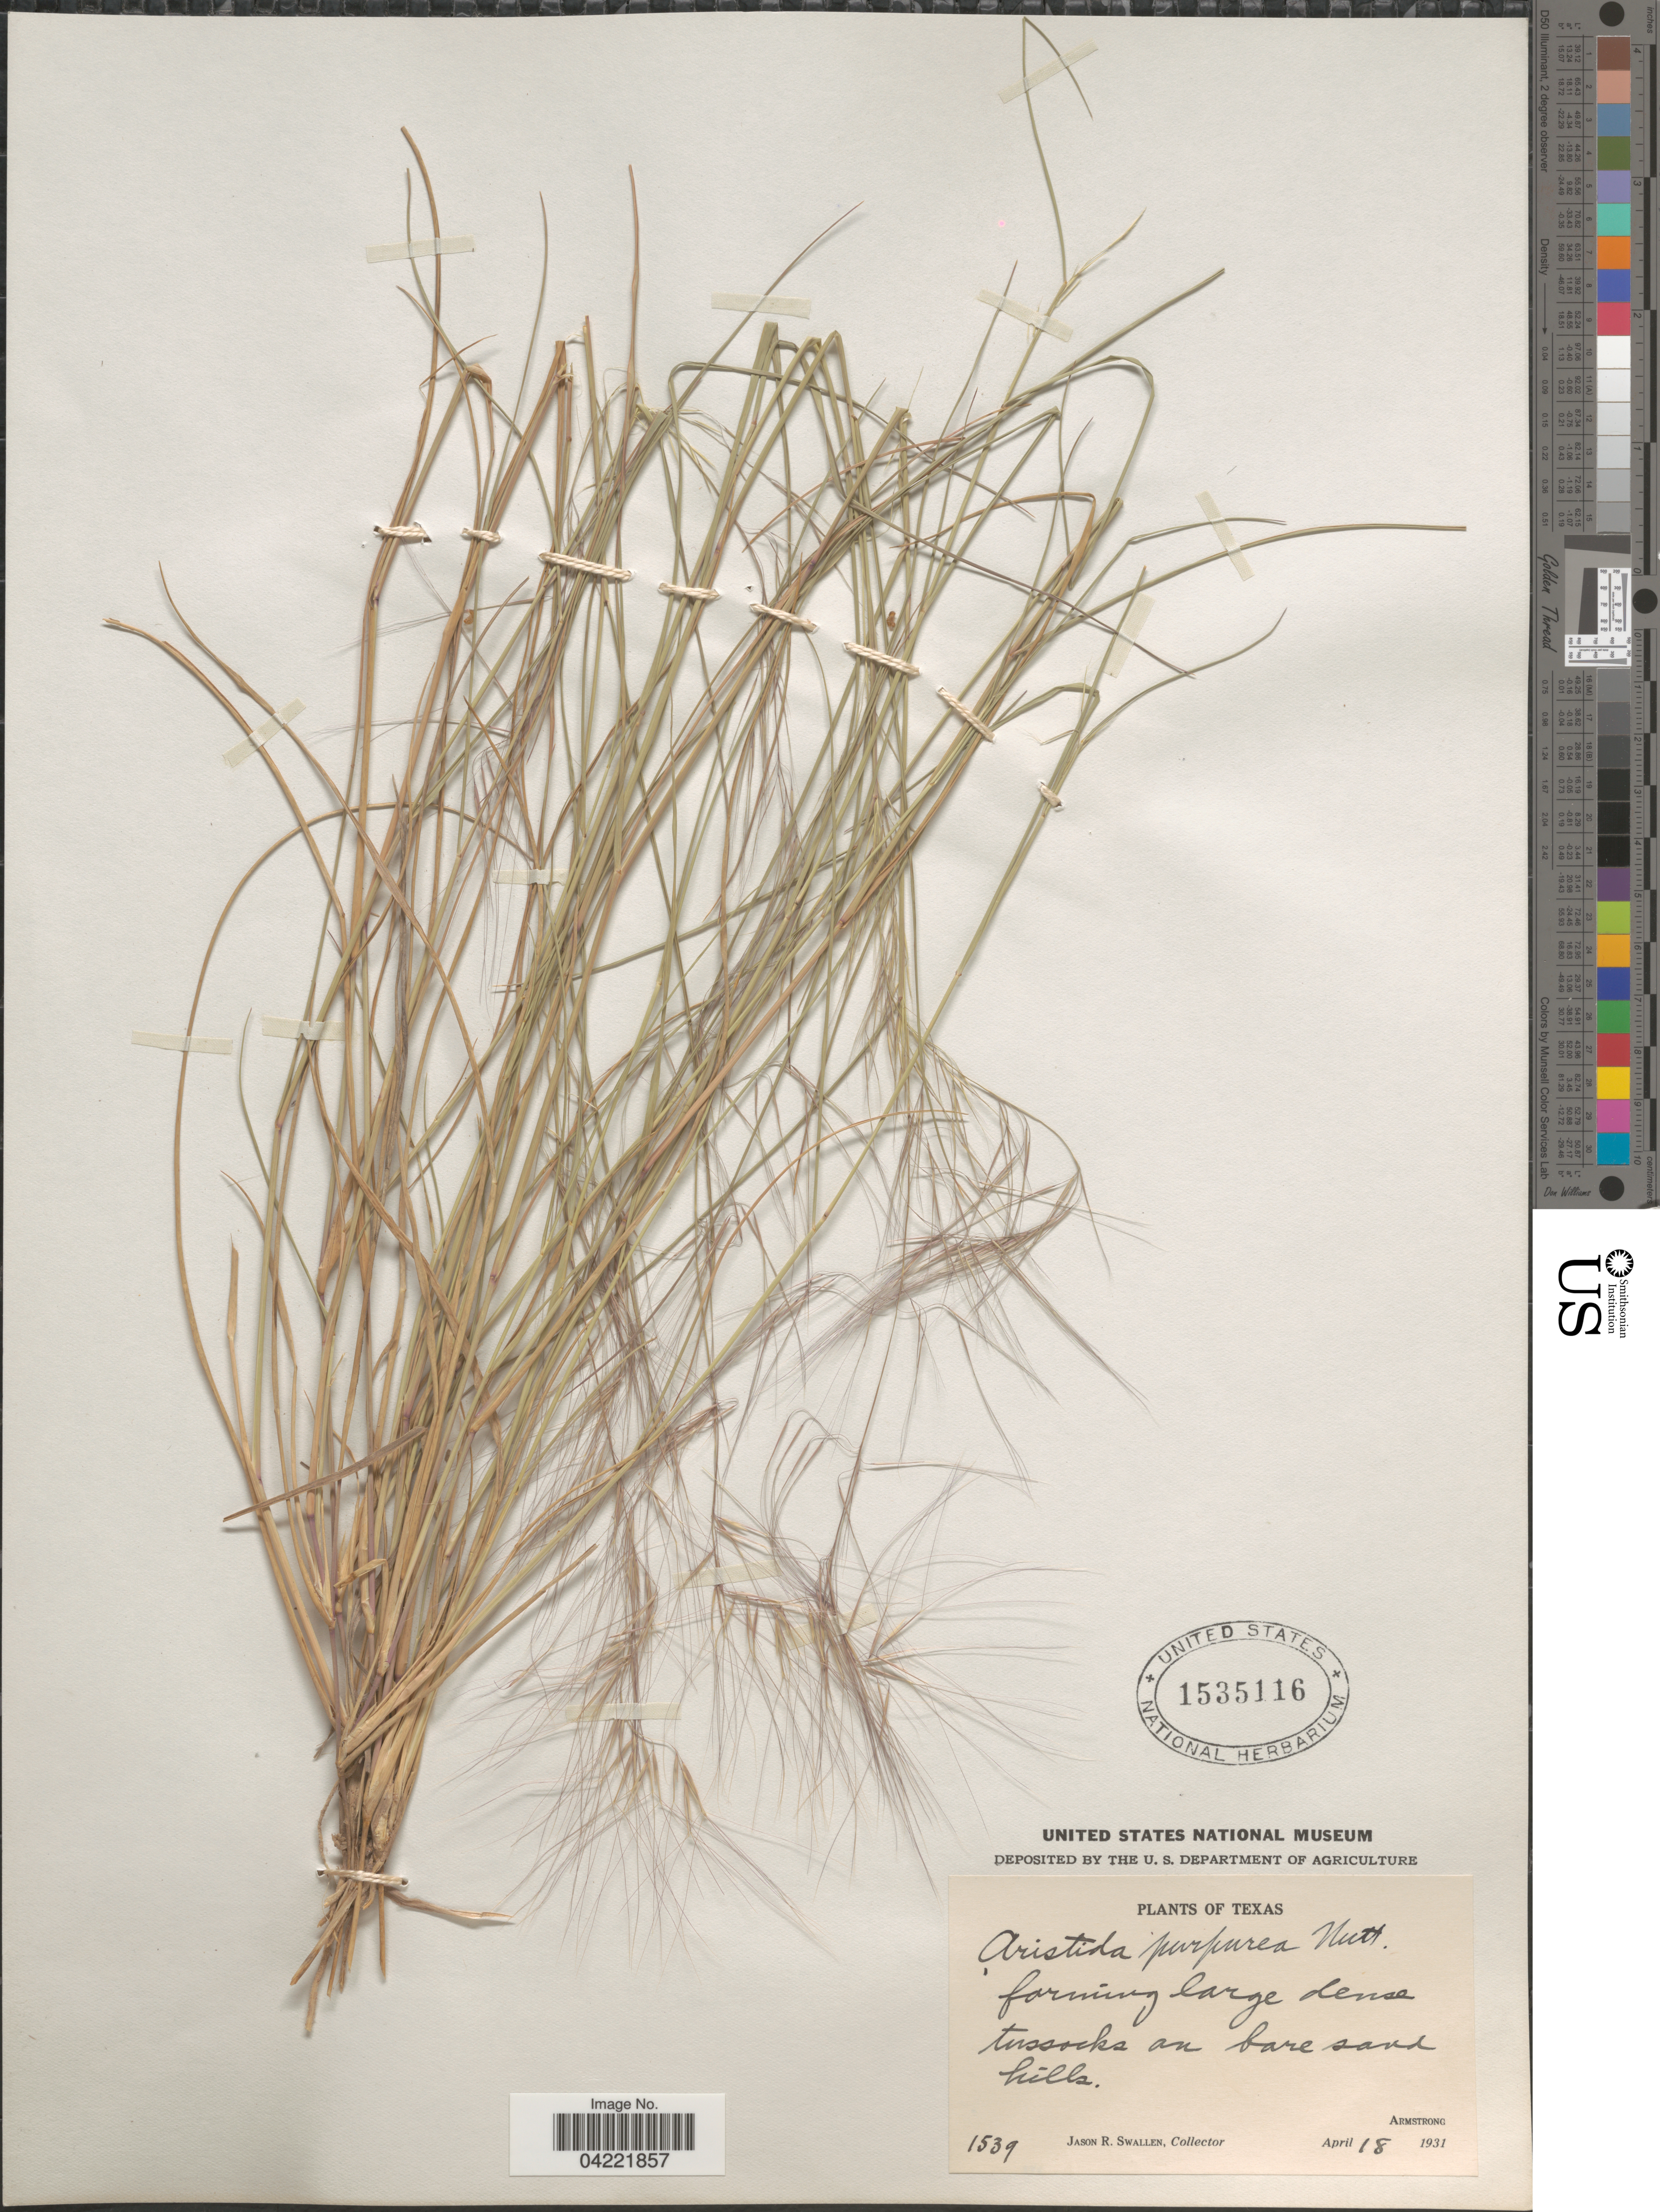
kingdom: Plantae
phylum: Tracheophyta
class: Liliopsida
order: Poales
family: Poaceae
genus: Aristida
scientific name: Aristida purpurea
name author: Nutt.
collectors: J. R. Swallen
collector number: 1539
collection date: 1931-04-18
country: United States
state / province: Texas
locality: Forming large dense tussocks on bare sand hills. Armstrong.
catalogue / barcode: US 1535116